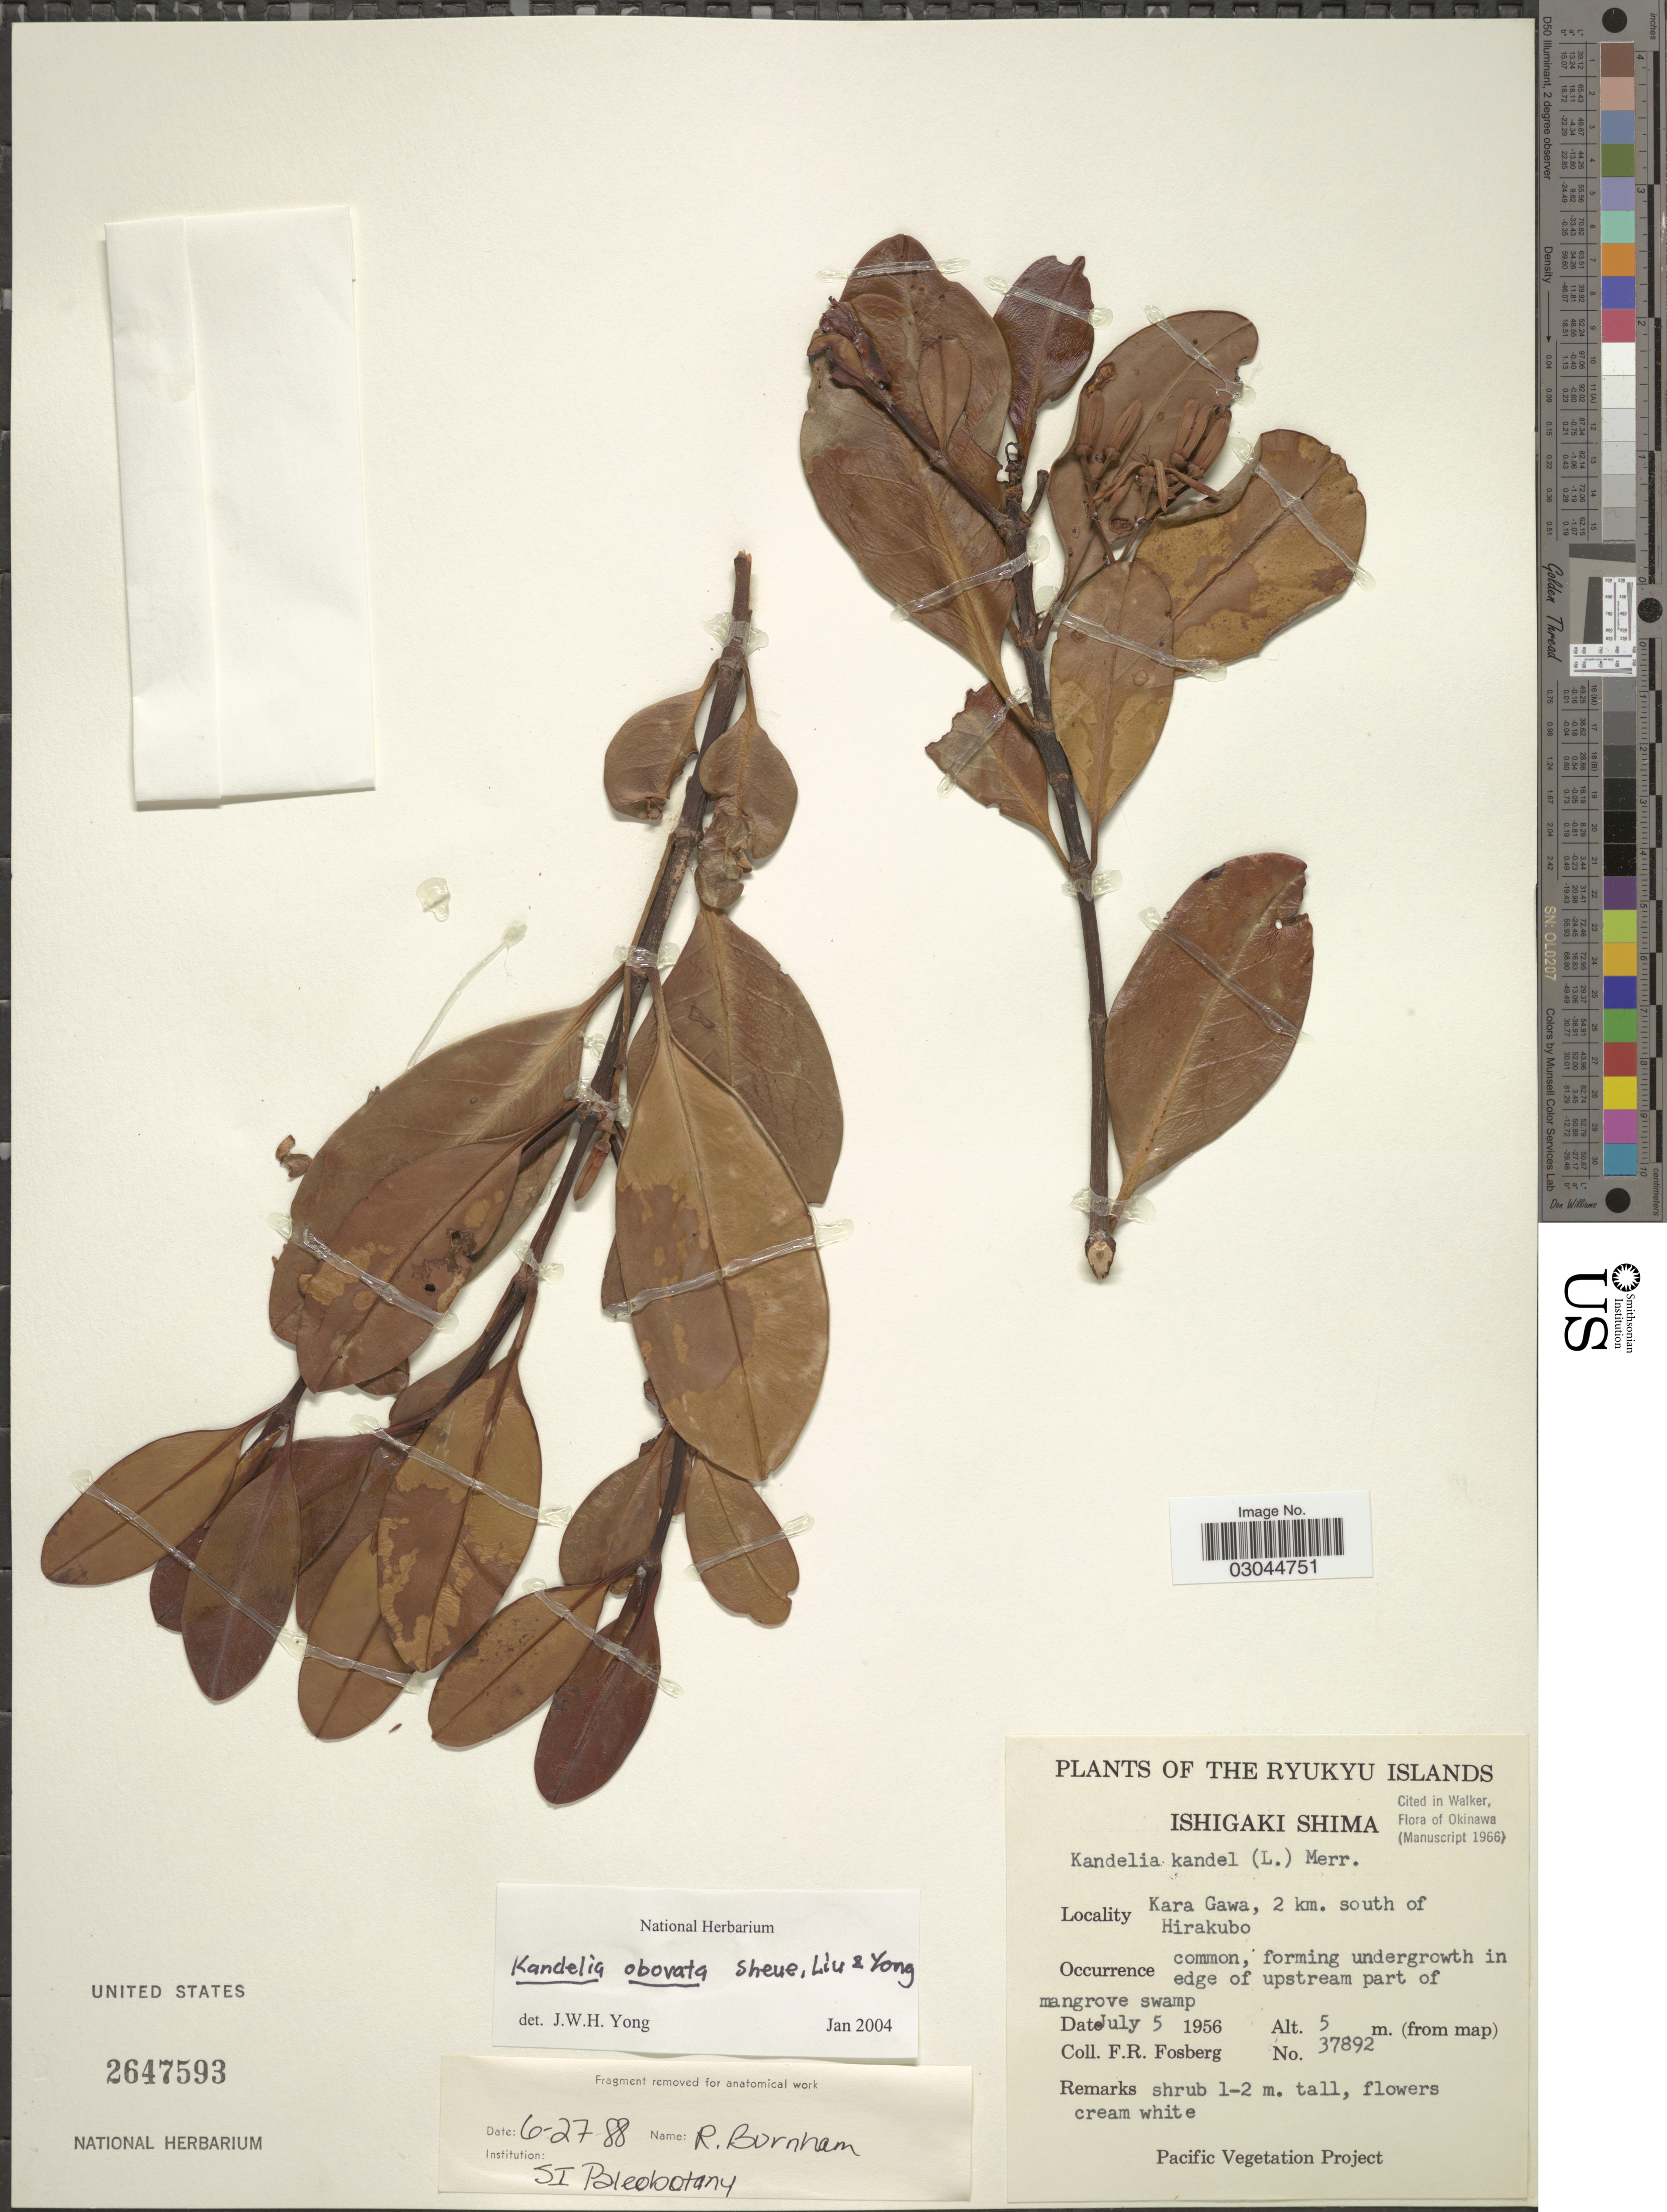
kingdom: Plantae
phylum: Tracheophyta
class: Magnoliopsida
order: Malpighiales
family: Rhizophoraceae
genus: Kandelia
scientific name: Kandelia obovata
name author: Sheue et al.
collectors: F. R. Fosberg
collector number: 37892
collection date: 1956-07-05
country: Japan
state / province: Okinawa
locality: The Ryukyu Islands. Ishigaki Shima. Kara Gawa, 2 km. south of Hirakubo.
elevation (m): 5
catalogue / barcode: US 2647593